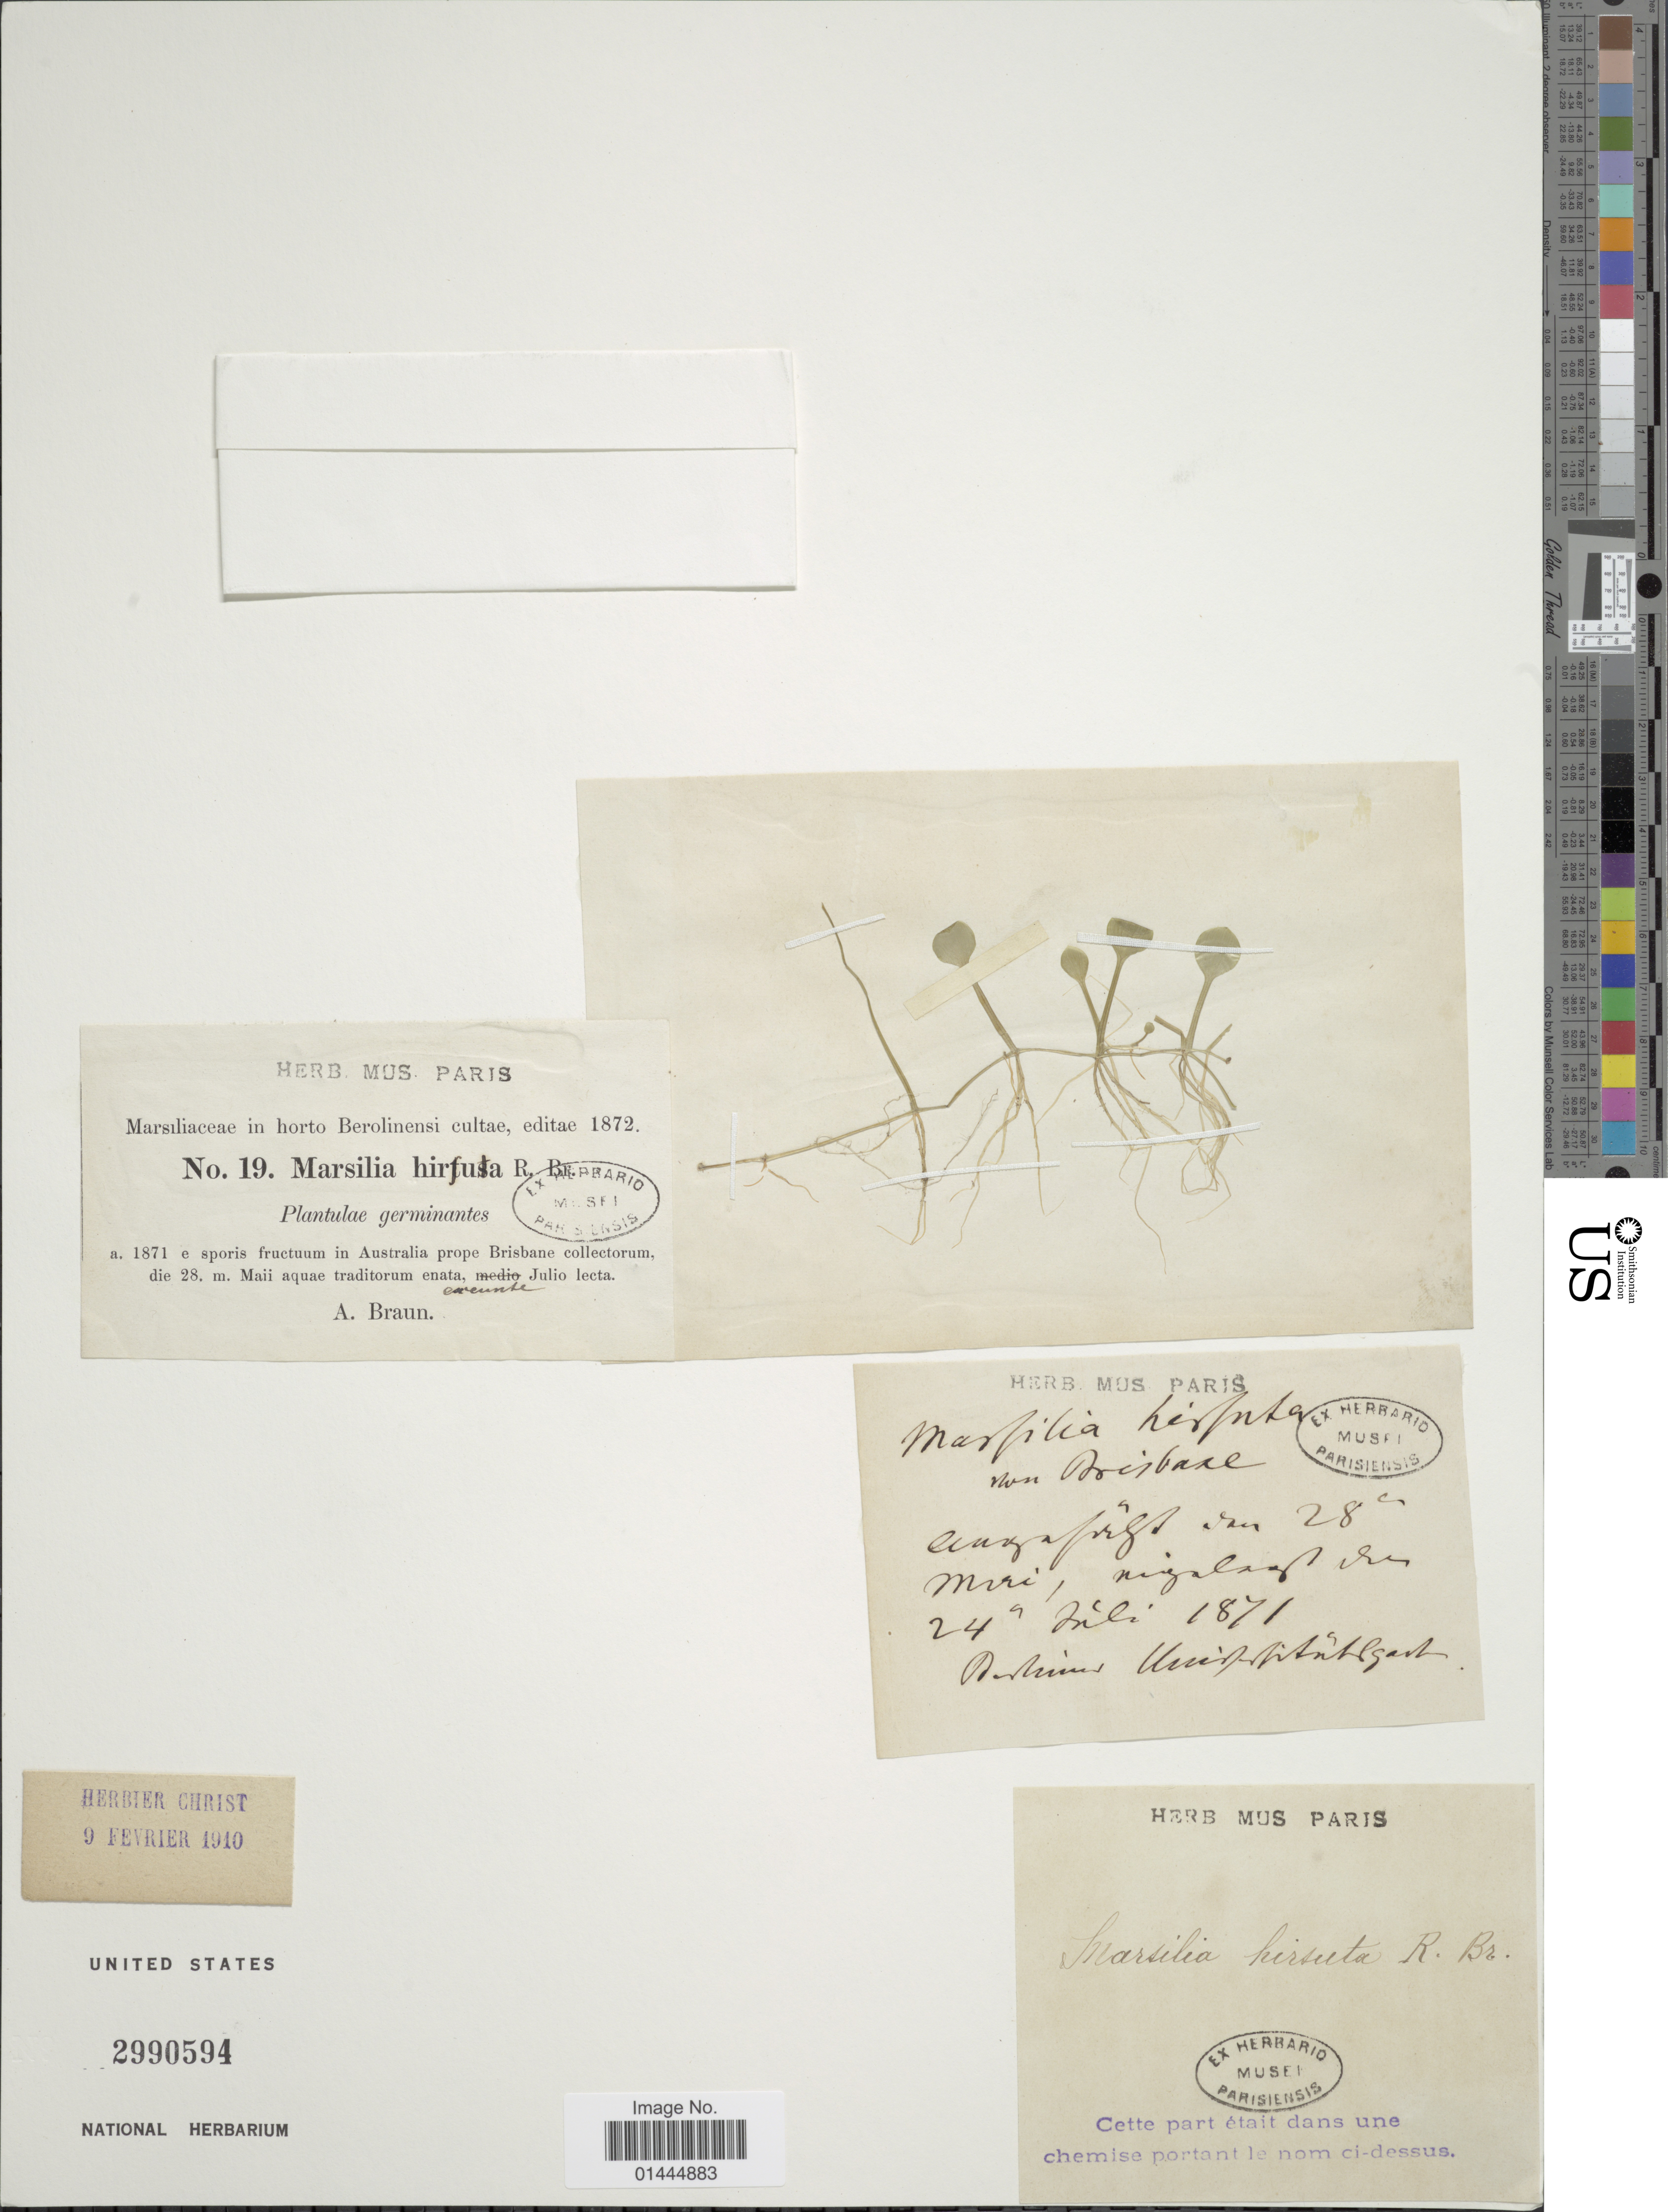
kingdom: Plantae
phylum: Tracheophyta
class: Polypodiopsida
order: Salviniales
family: Marsileaceae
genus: Marsilea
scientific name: Marsilea hirsuta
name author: R. Br.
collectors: A. Braun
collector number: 19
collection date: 1871-07-24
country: Australia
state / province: Queensland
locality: Prope Brisbane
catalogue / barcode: US 2990594